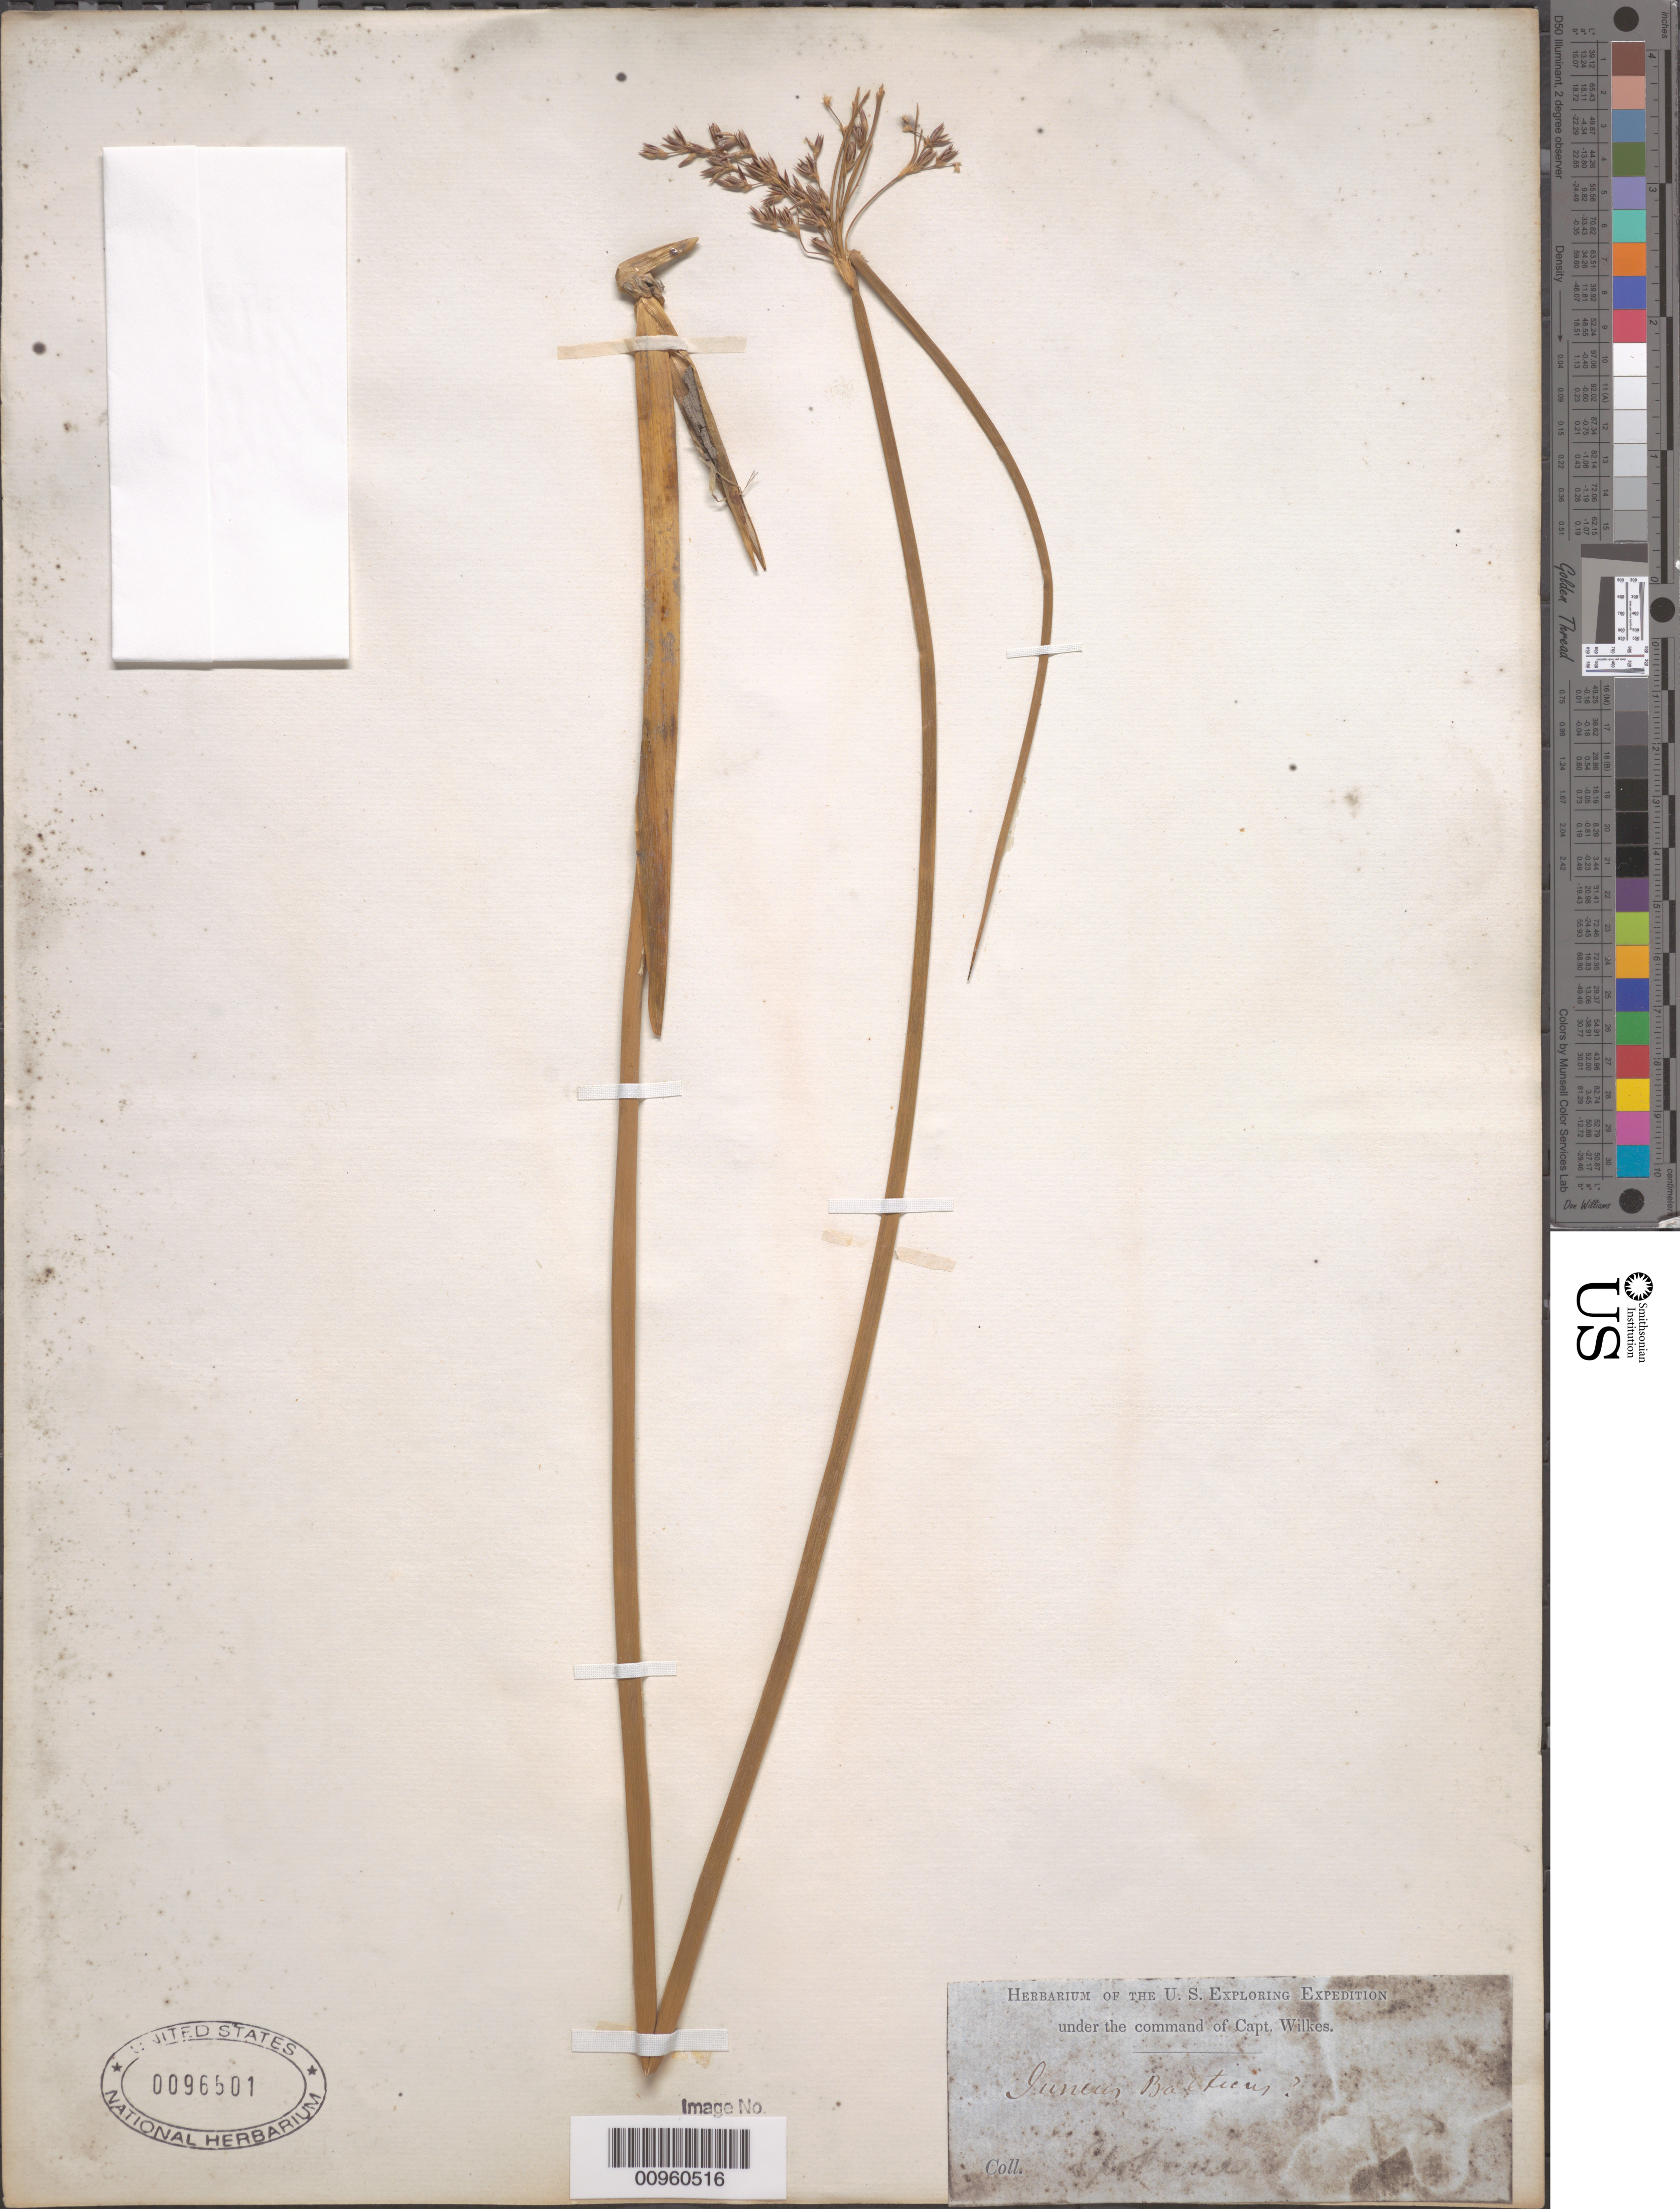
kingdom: Plantae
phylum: Tracheophyta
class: Liliopsida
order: Poales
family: Juncaceae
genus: Juncus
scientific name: Juncus lesueurii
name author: Bol.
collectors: Wilkes Explor. Exped.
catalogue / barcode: US 96501